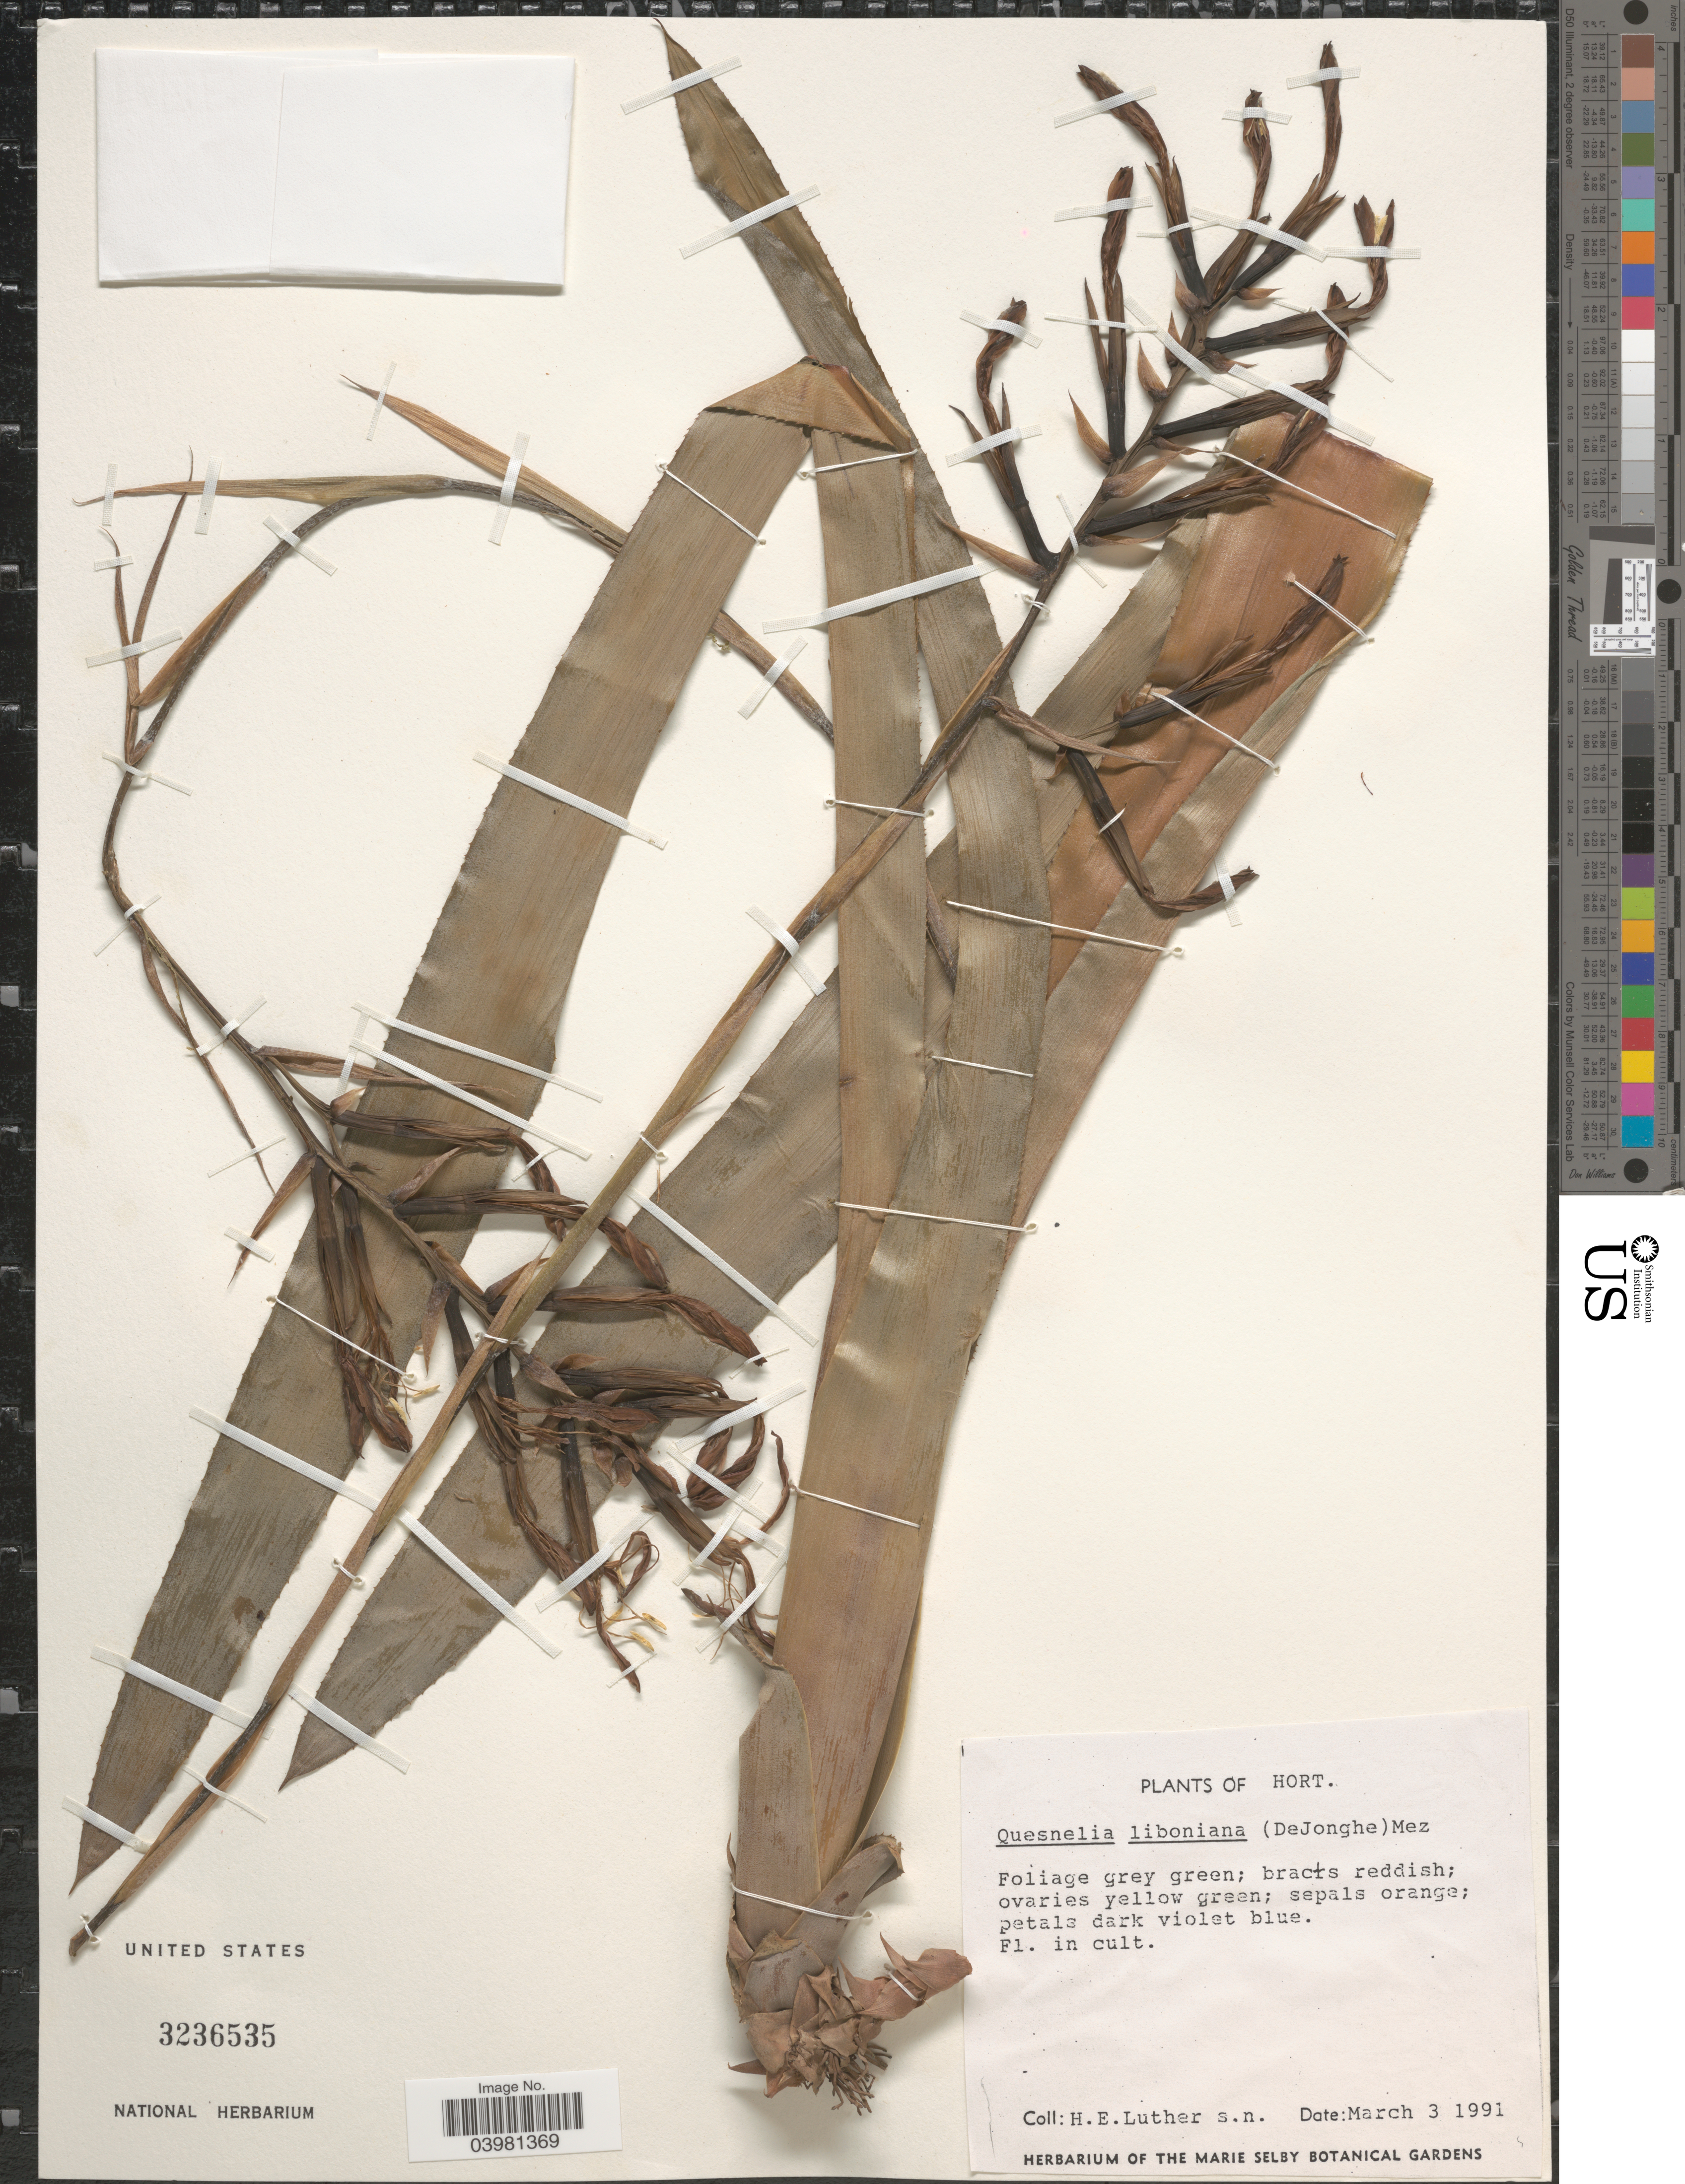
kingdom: Plantae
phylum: Tracheophyta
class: Liliopsida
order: Poales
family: Bromeliaceae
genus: Quesnelia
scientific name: Quesnelia liboniana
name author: (De Jonghe) Mez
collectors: Hans E. Luther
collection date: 1991-03-03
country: United States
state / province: Florida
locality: Hort. The Marie Selby Botanical Gardens.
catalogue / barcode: US 3236535